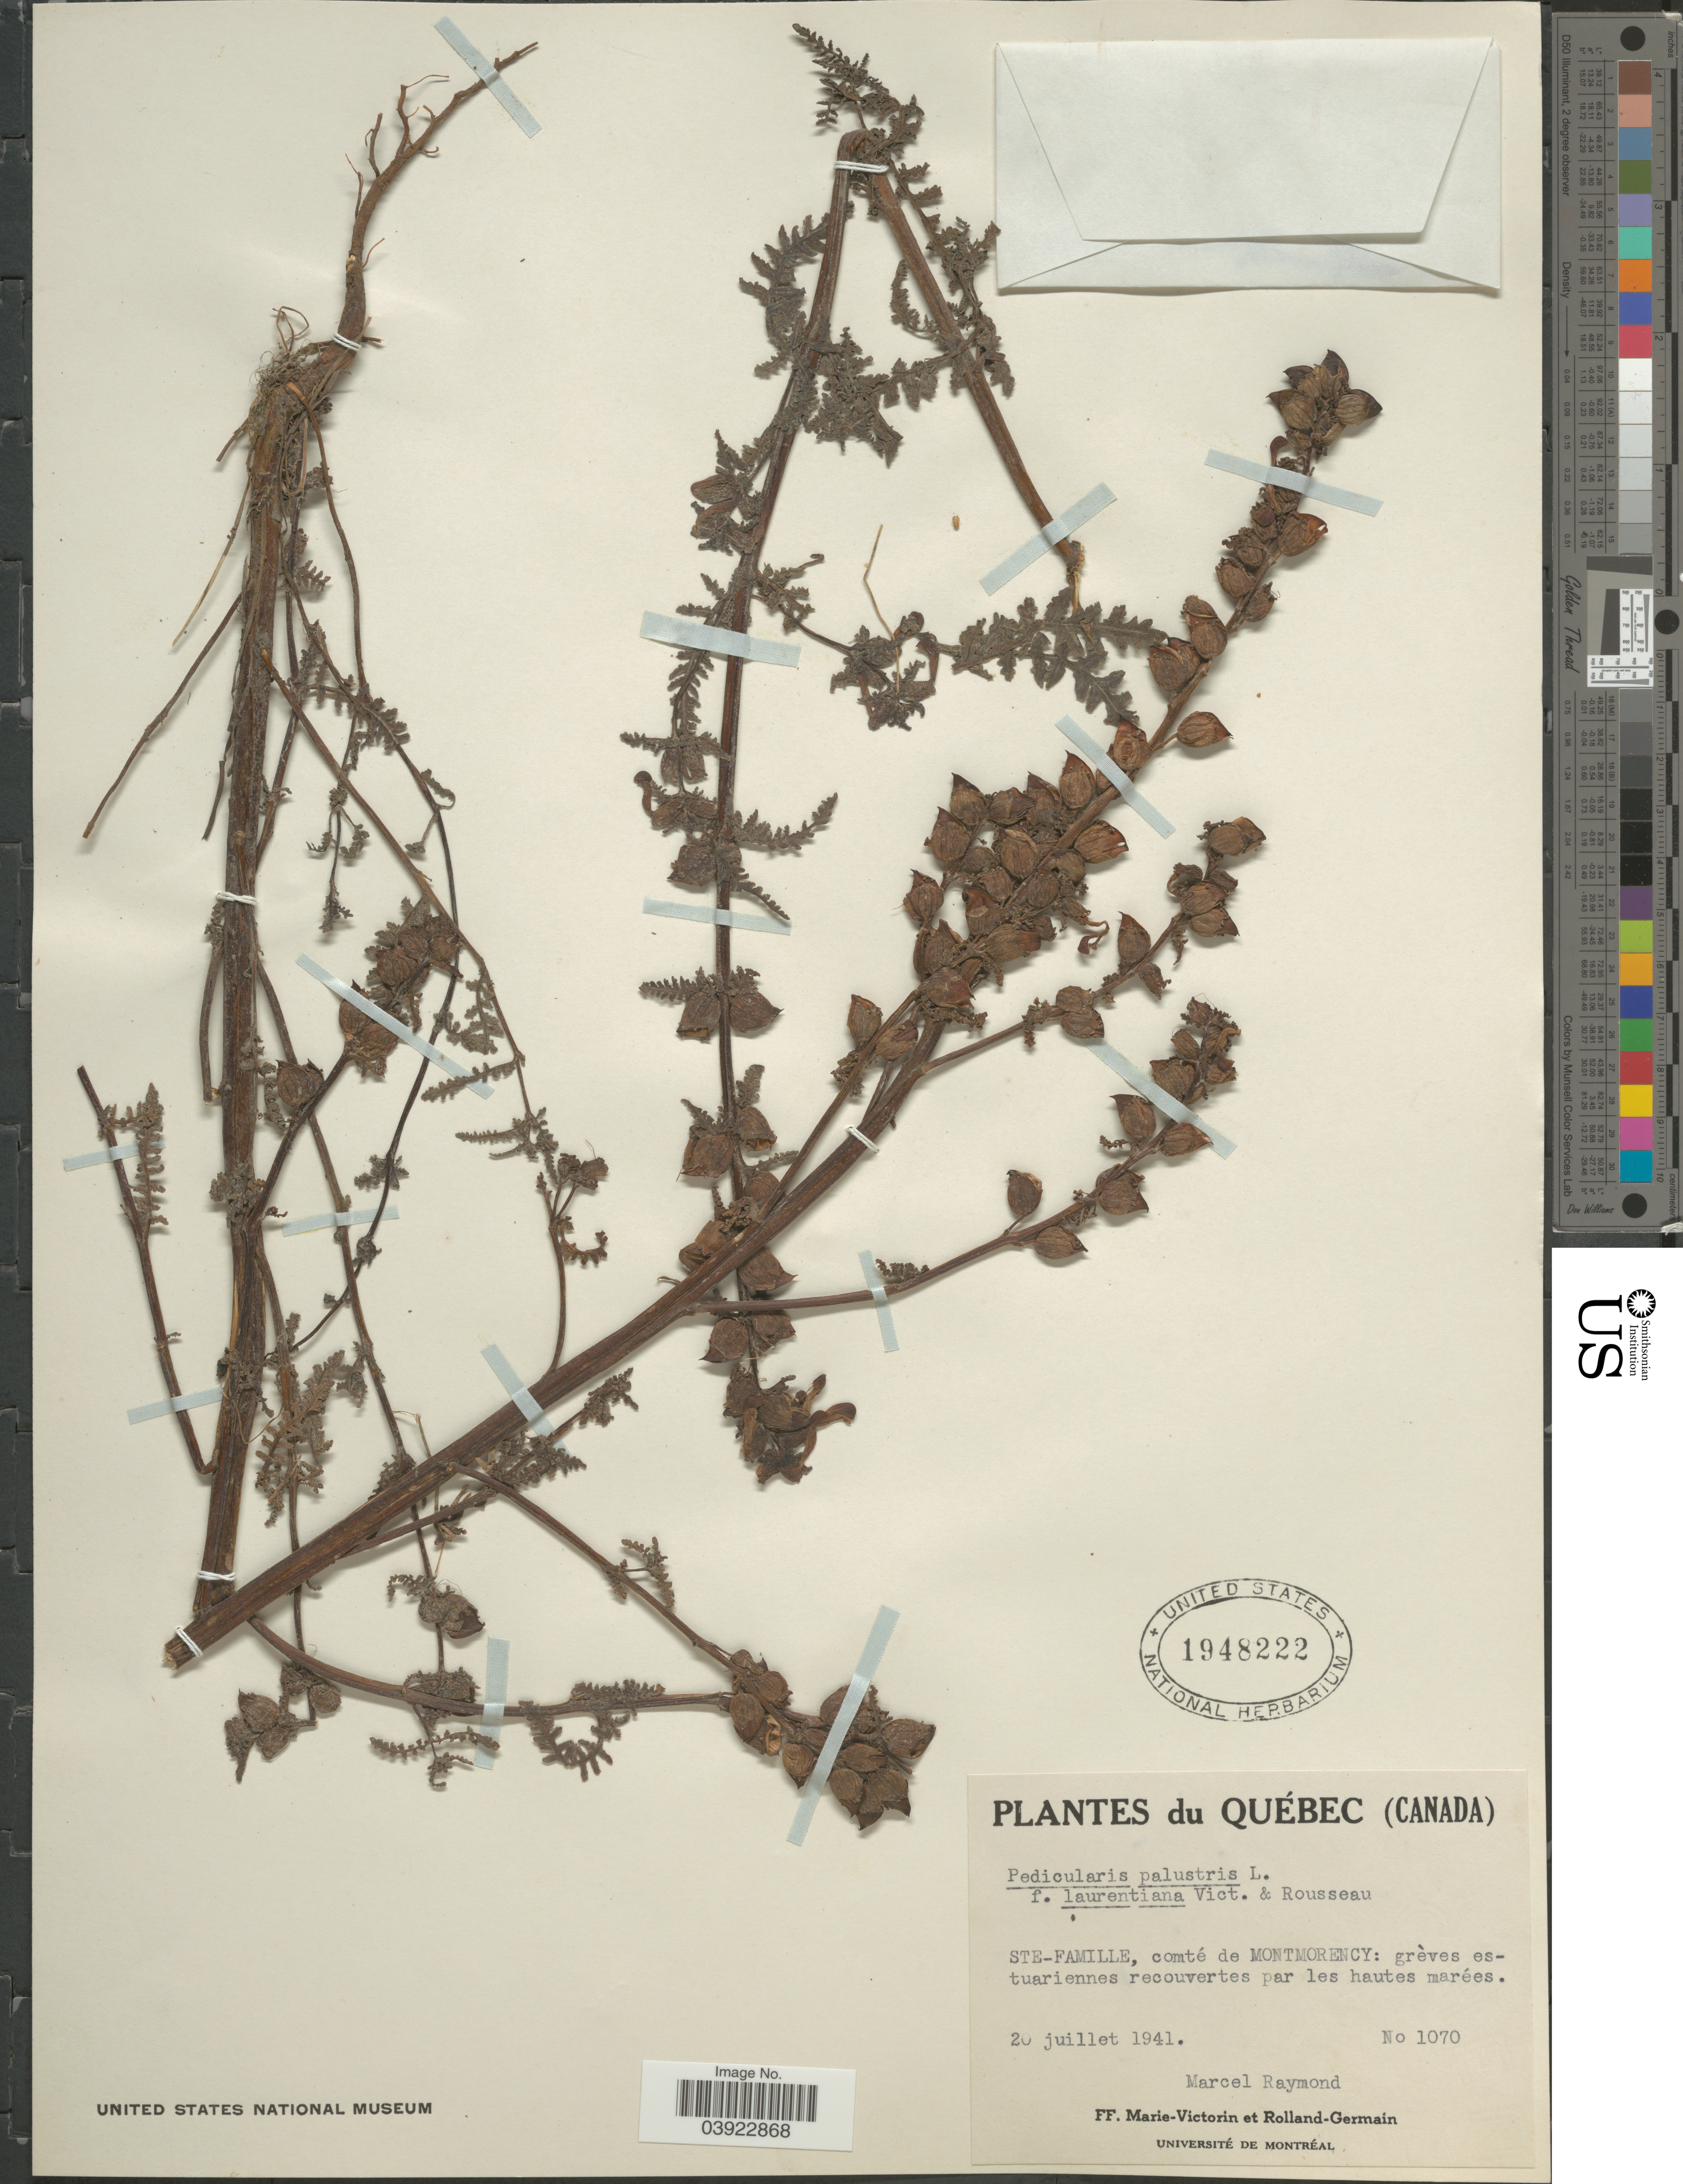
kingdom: Plantae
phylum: Tracheophyta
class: Magnoliopsida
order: Lamiales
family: Orobanchaceae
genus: Pedicularis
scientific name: Pedicularis palustris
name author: L.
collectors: M. Raymond, F. Marie-Victorin & Rolland-Germain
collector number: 1070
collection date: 1941-07-20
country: Canada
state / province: Quebec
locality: Ste-Famille, comté de Montmorency: grèves estuariennes recouvertes par les hautes marées.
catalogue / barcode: US 1948222